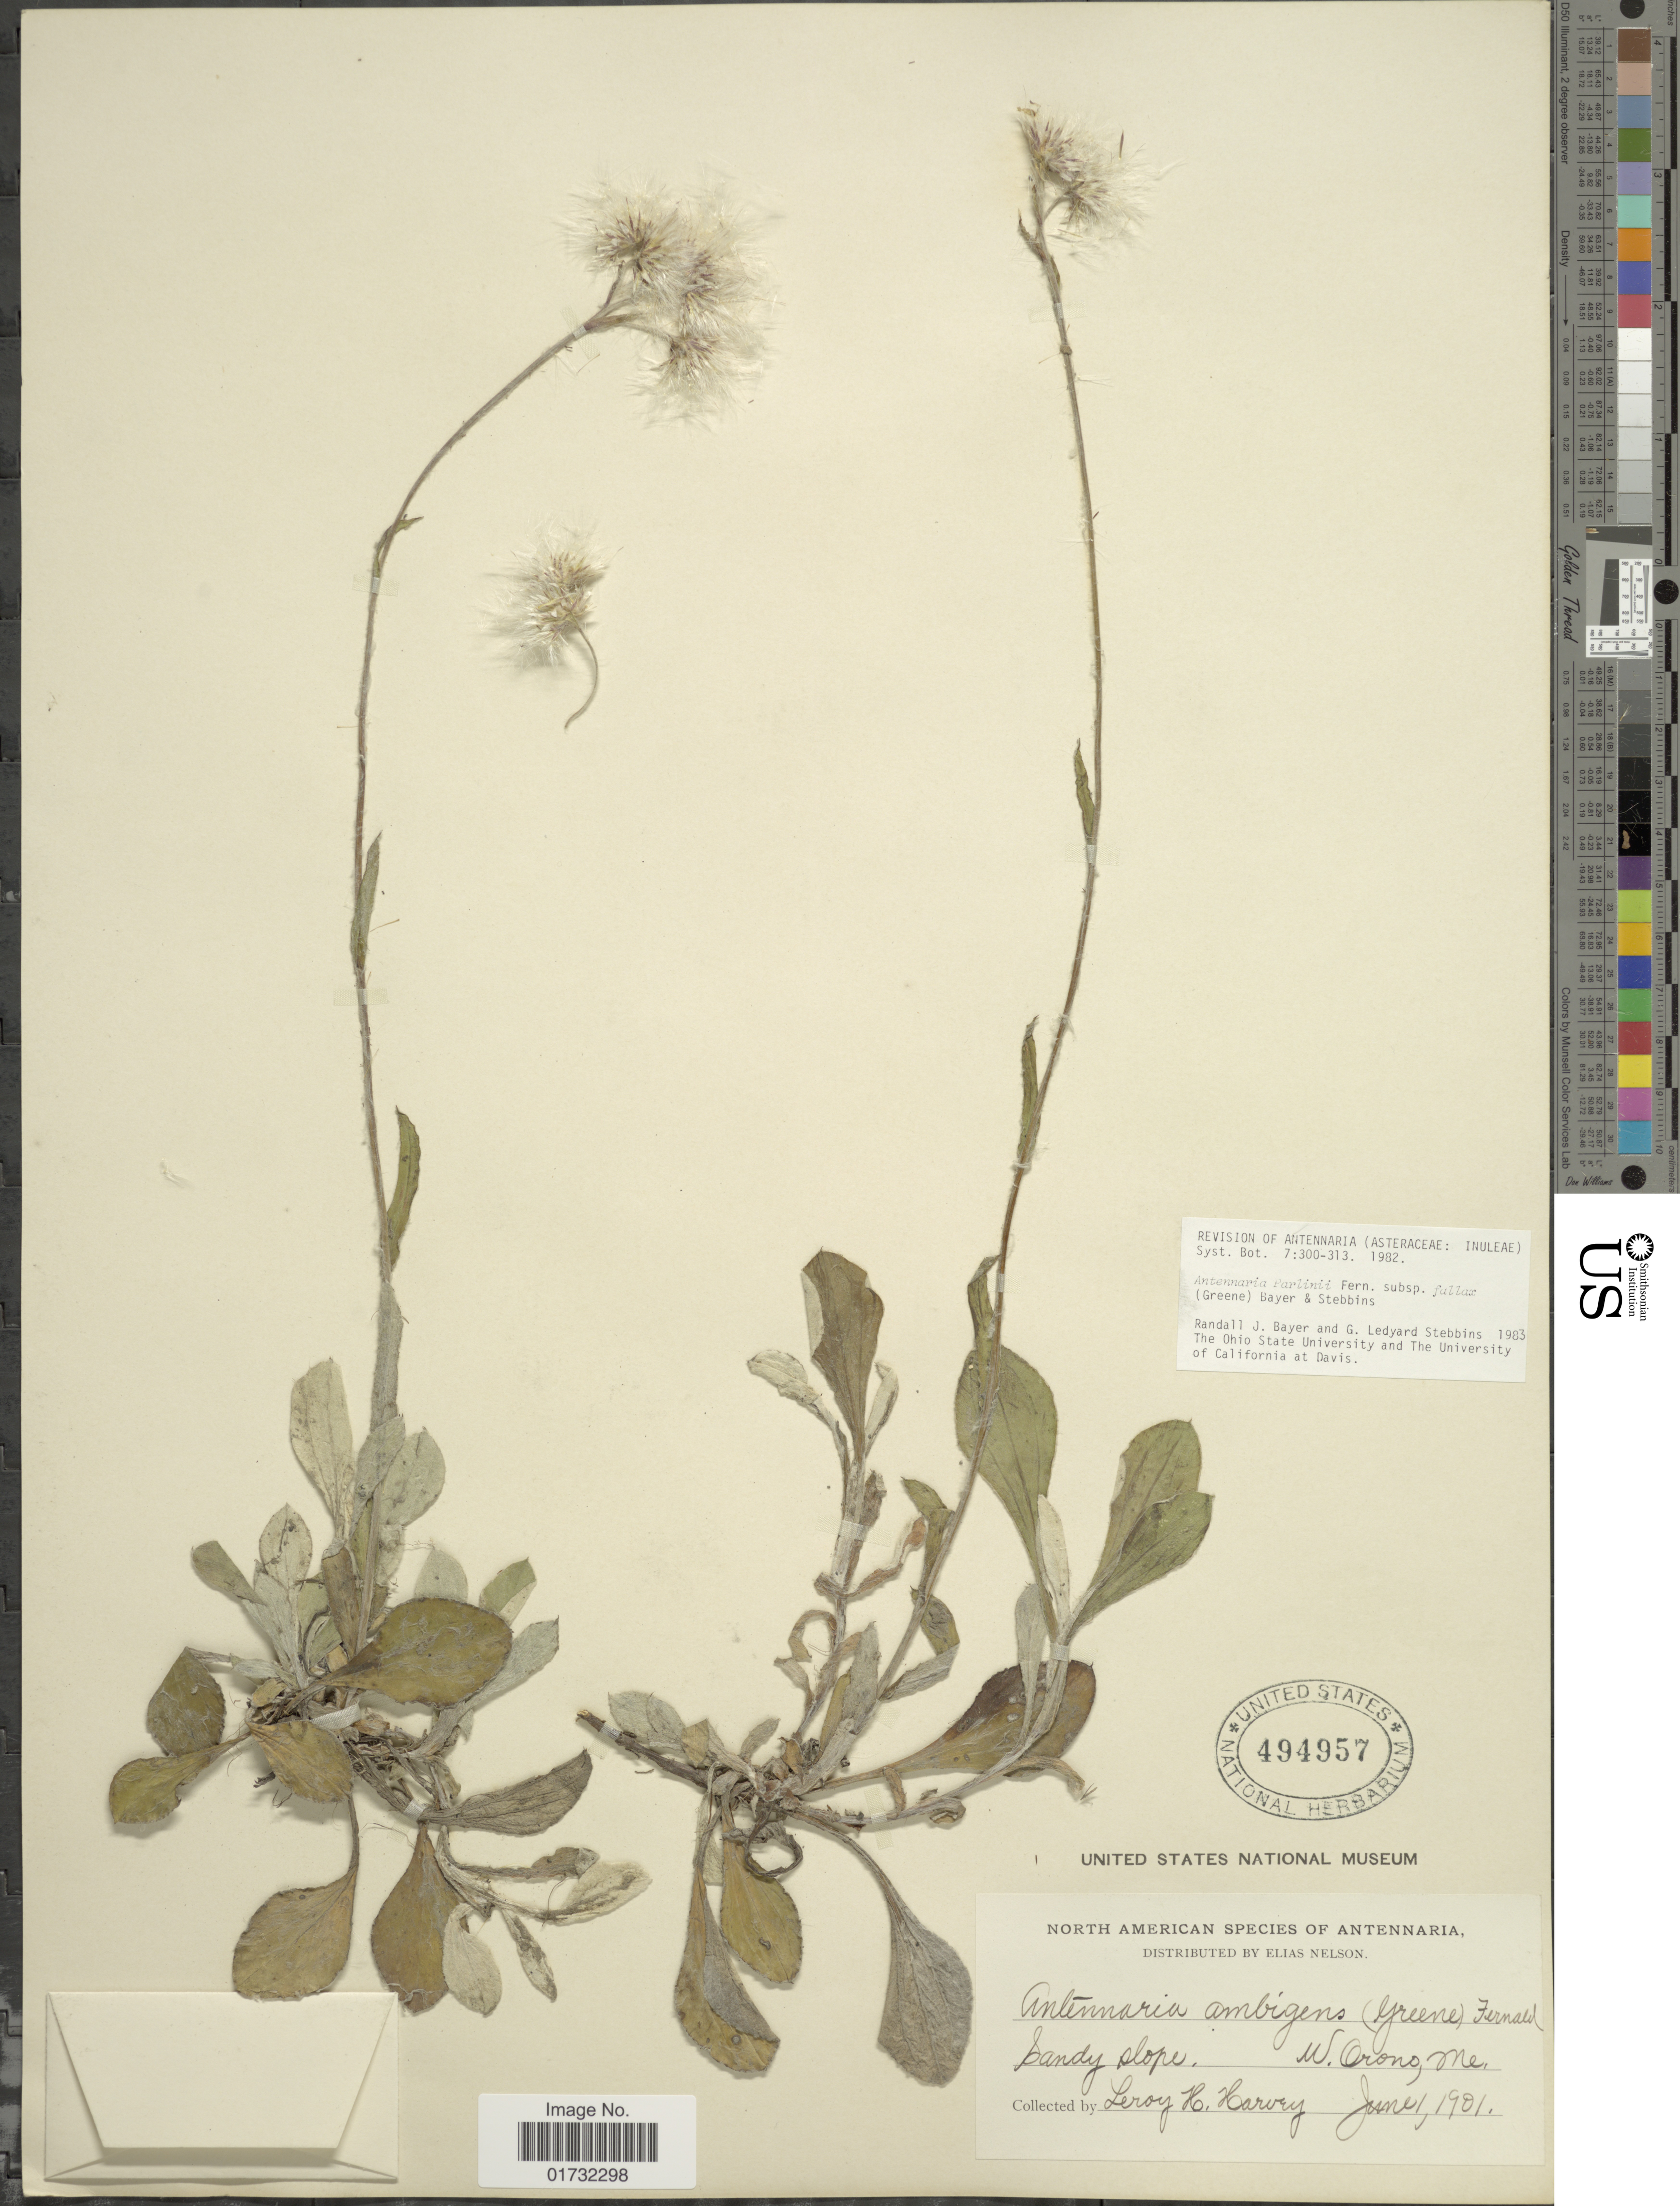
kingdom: Plantae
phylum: Tracheophyta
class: Magnoliopsida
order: Asterales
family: Asteraceae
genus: Antennaria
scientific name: Antennaria parlinii subsp. fallax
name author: (Greene) R.J. Bayer & Stebbins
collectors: L. H. Harvey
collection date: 1901-06-01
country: United States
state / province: Maine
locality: W. Orono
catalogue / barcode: US 494957